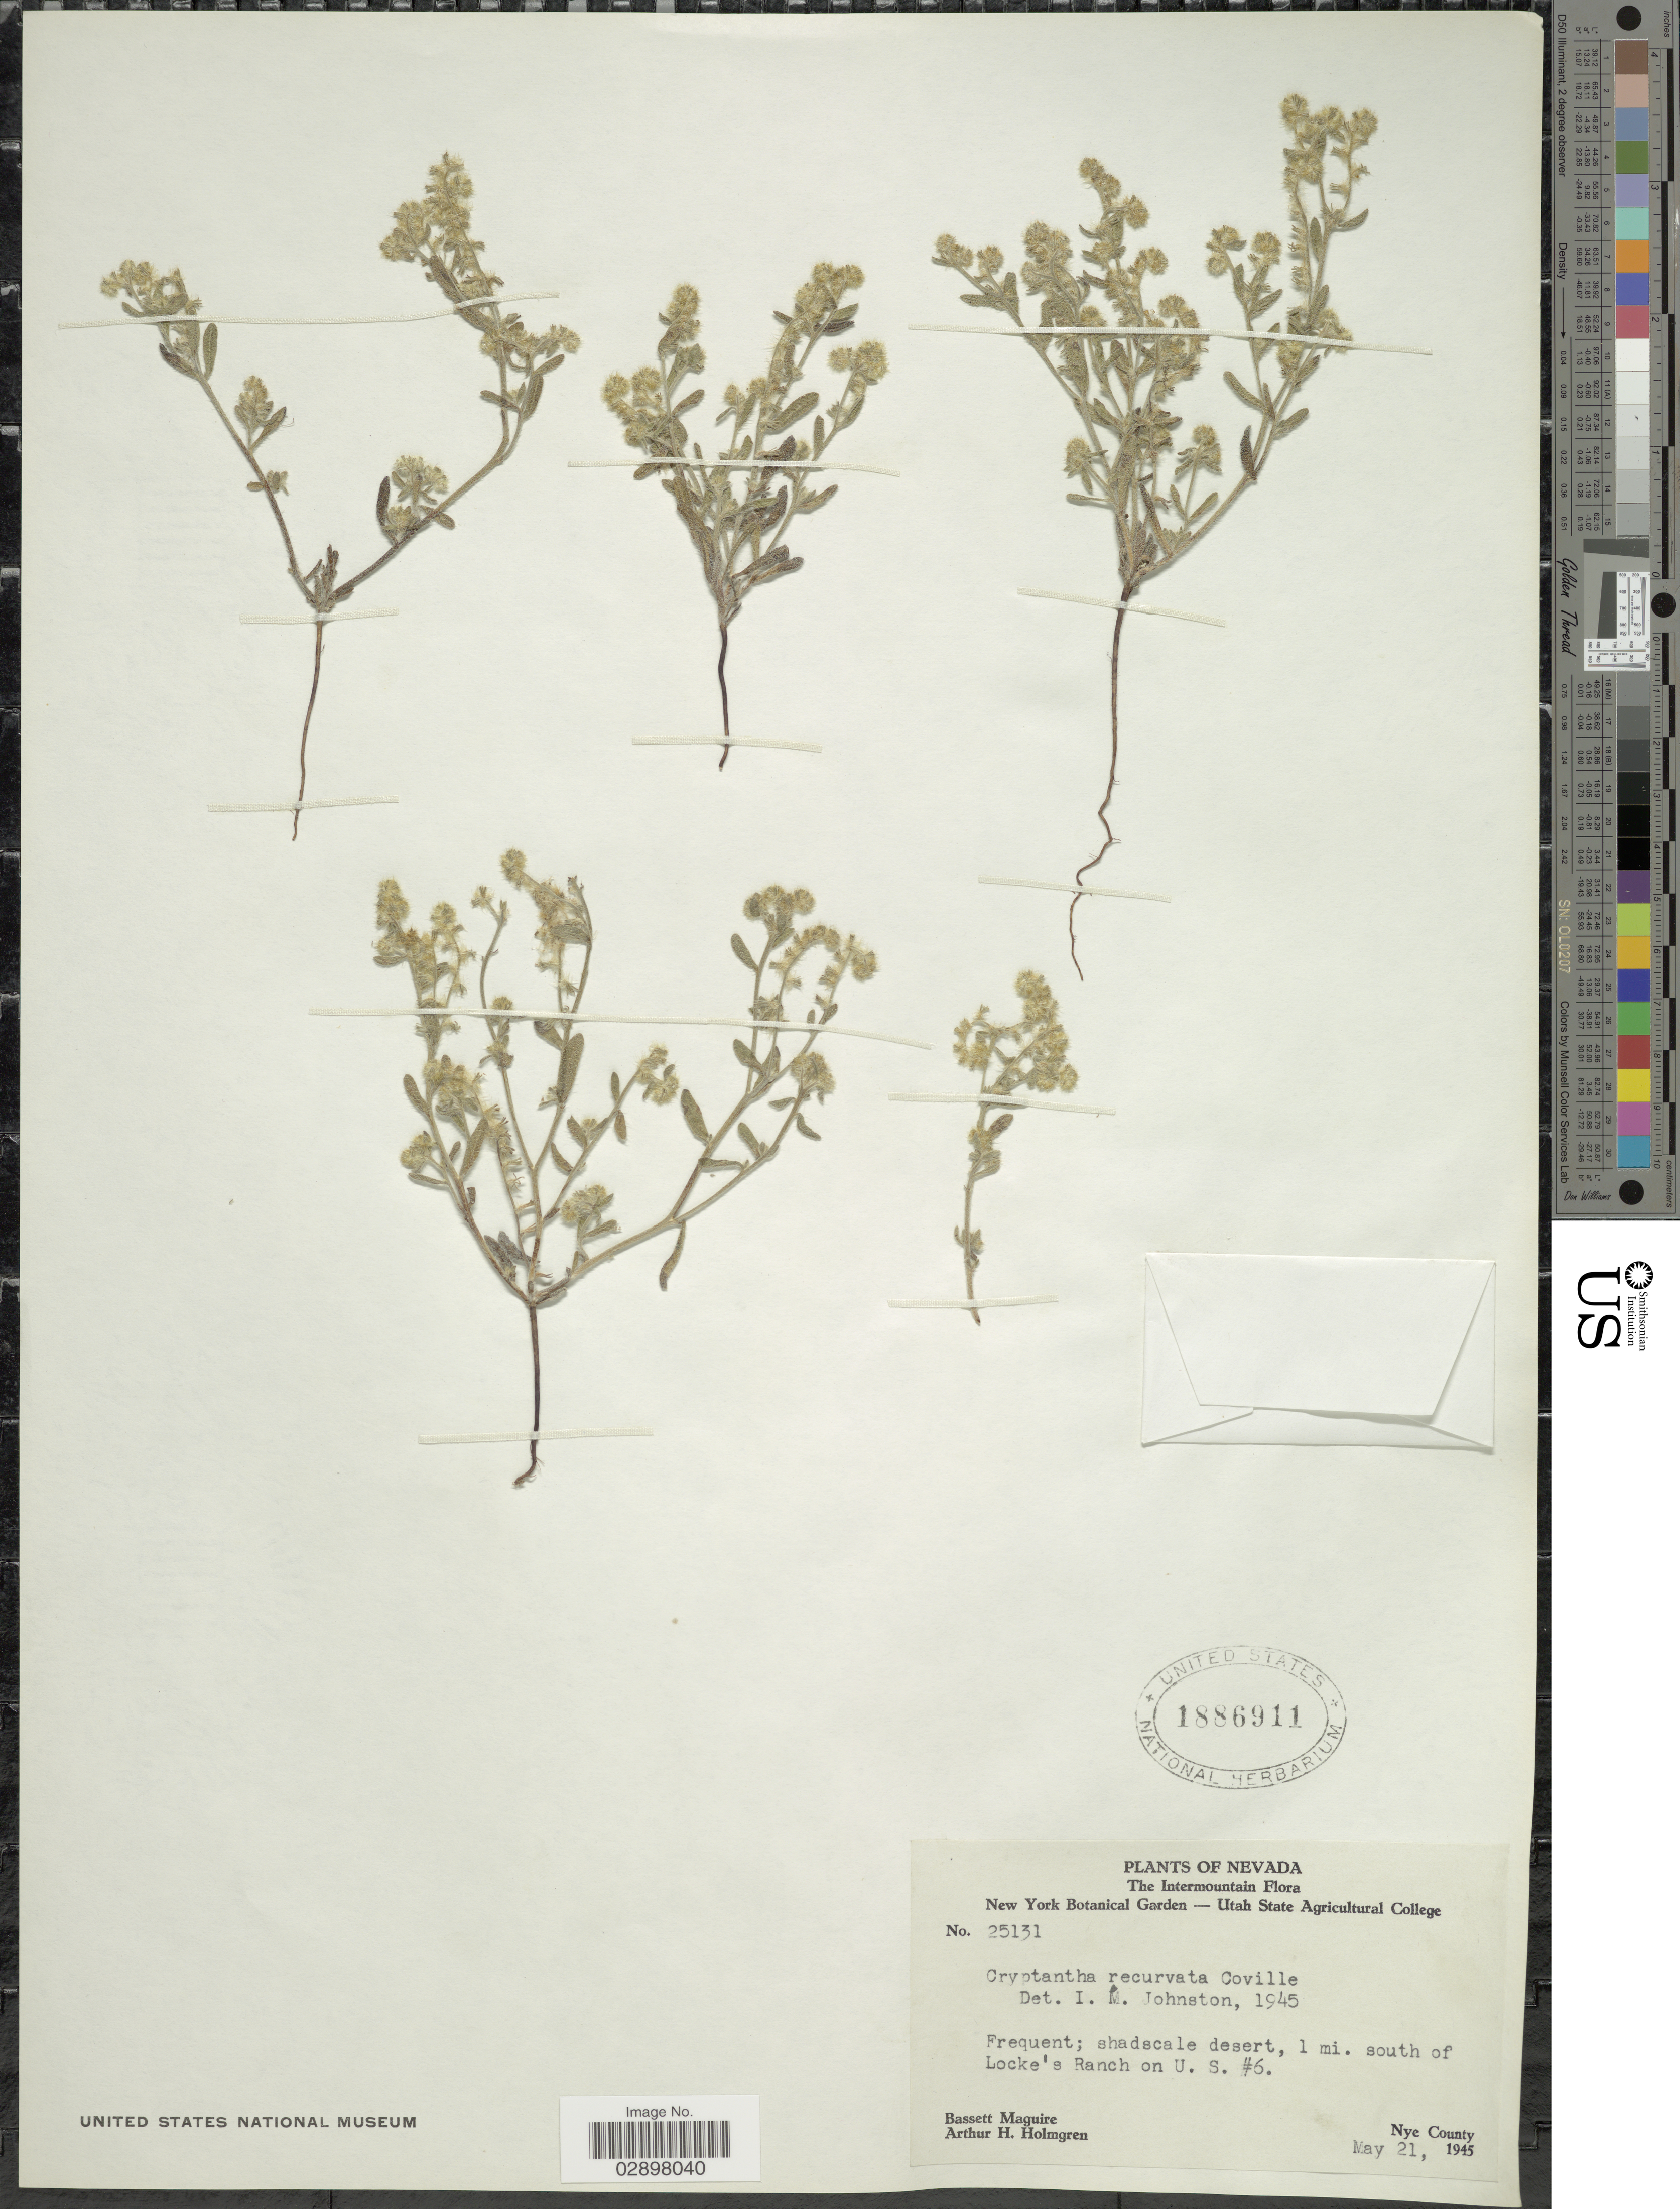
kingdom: Plantae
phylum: Tracheophyta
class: Magnoliopsida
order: Boraginales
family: Boraginaceae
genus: Cryptantha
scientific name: Cryptantha recurvata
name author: Coville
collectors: B. Maguire & A. H. Holmgren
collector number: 25131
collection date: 1945-05-21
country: United States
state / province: Nevada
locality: The Intermountain. 1 mi. south of Locke's Ranch on U.S. #6. Nye County.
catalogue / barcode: US 1886911